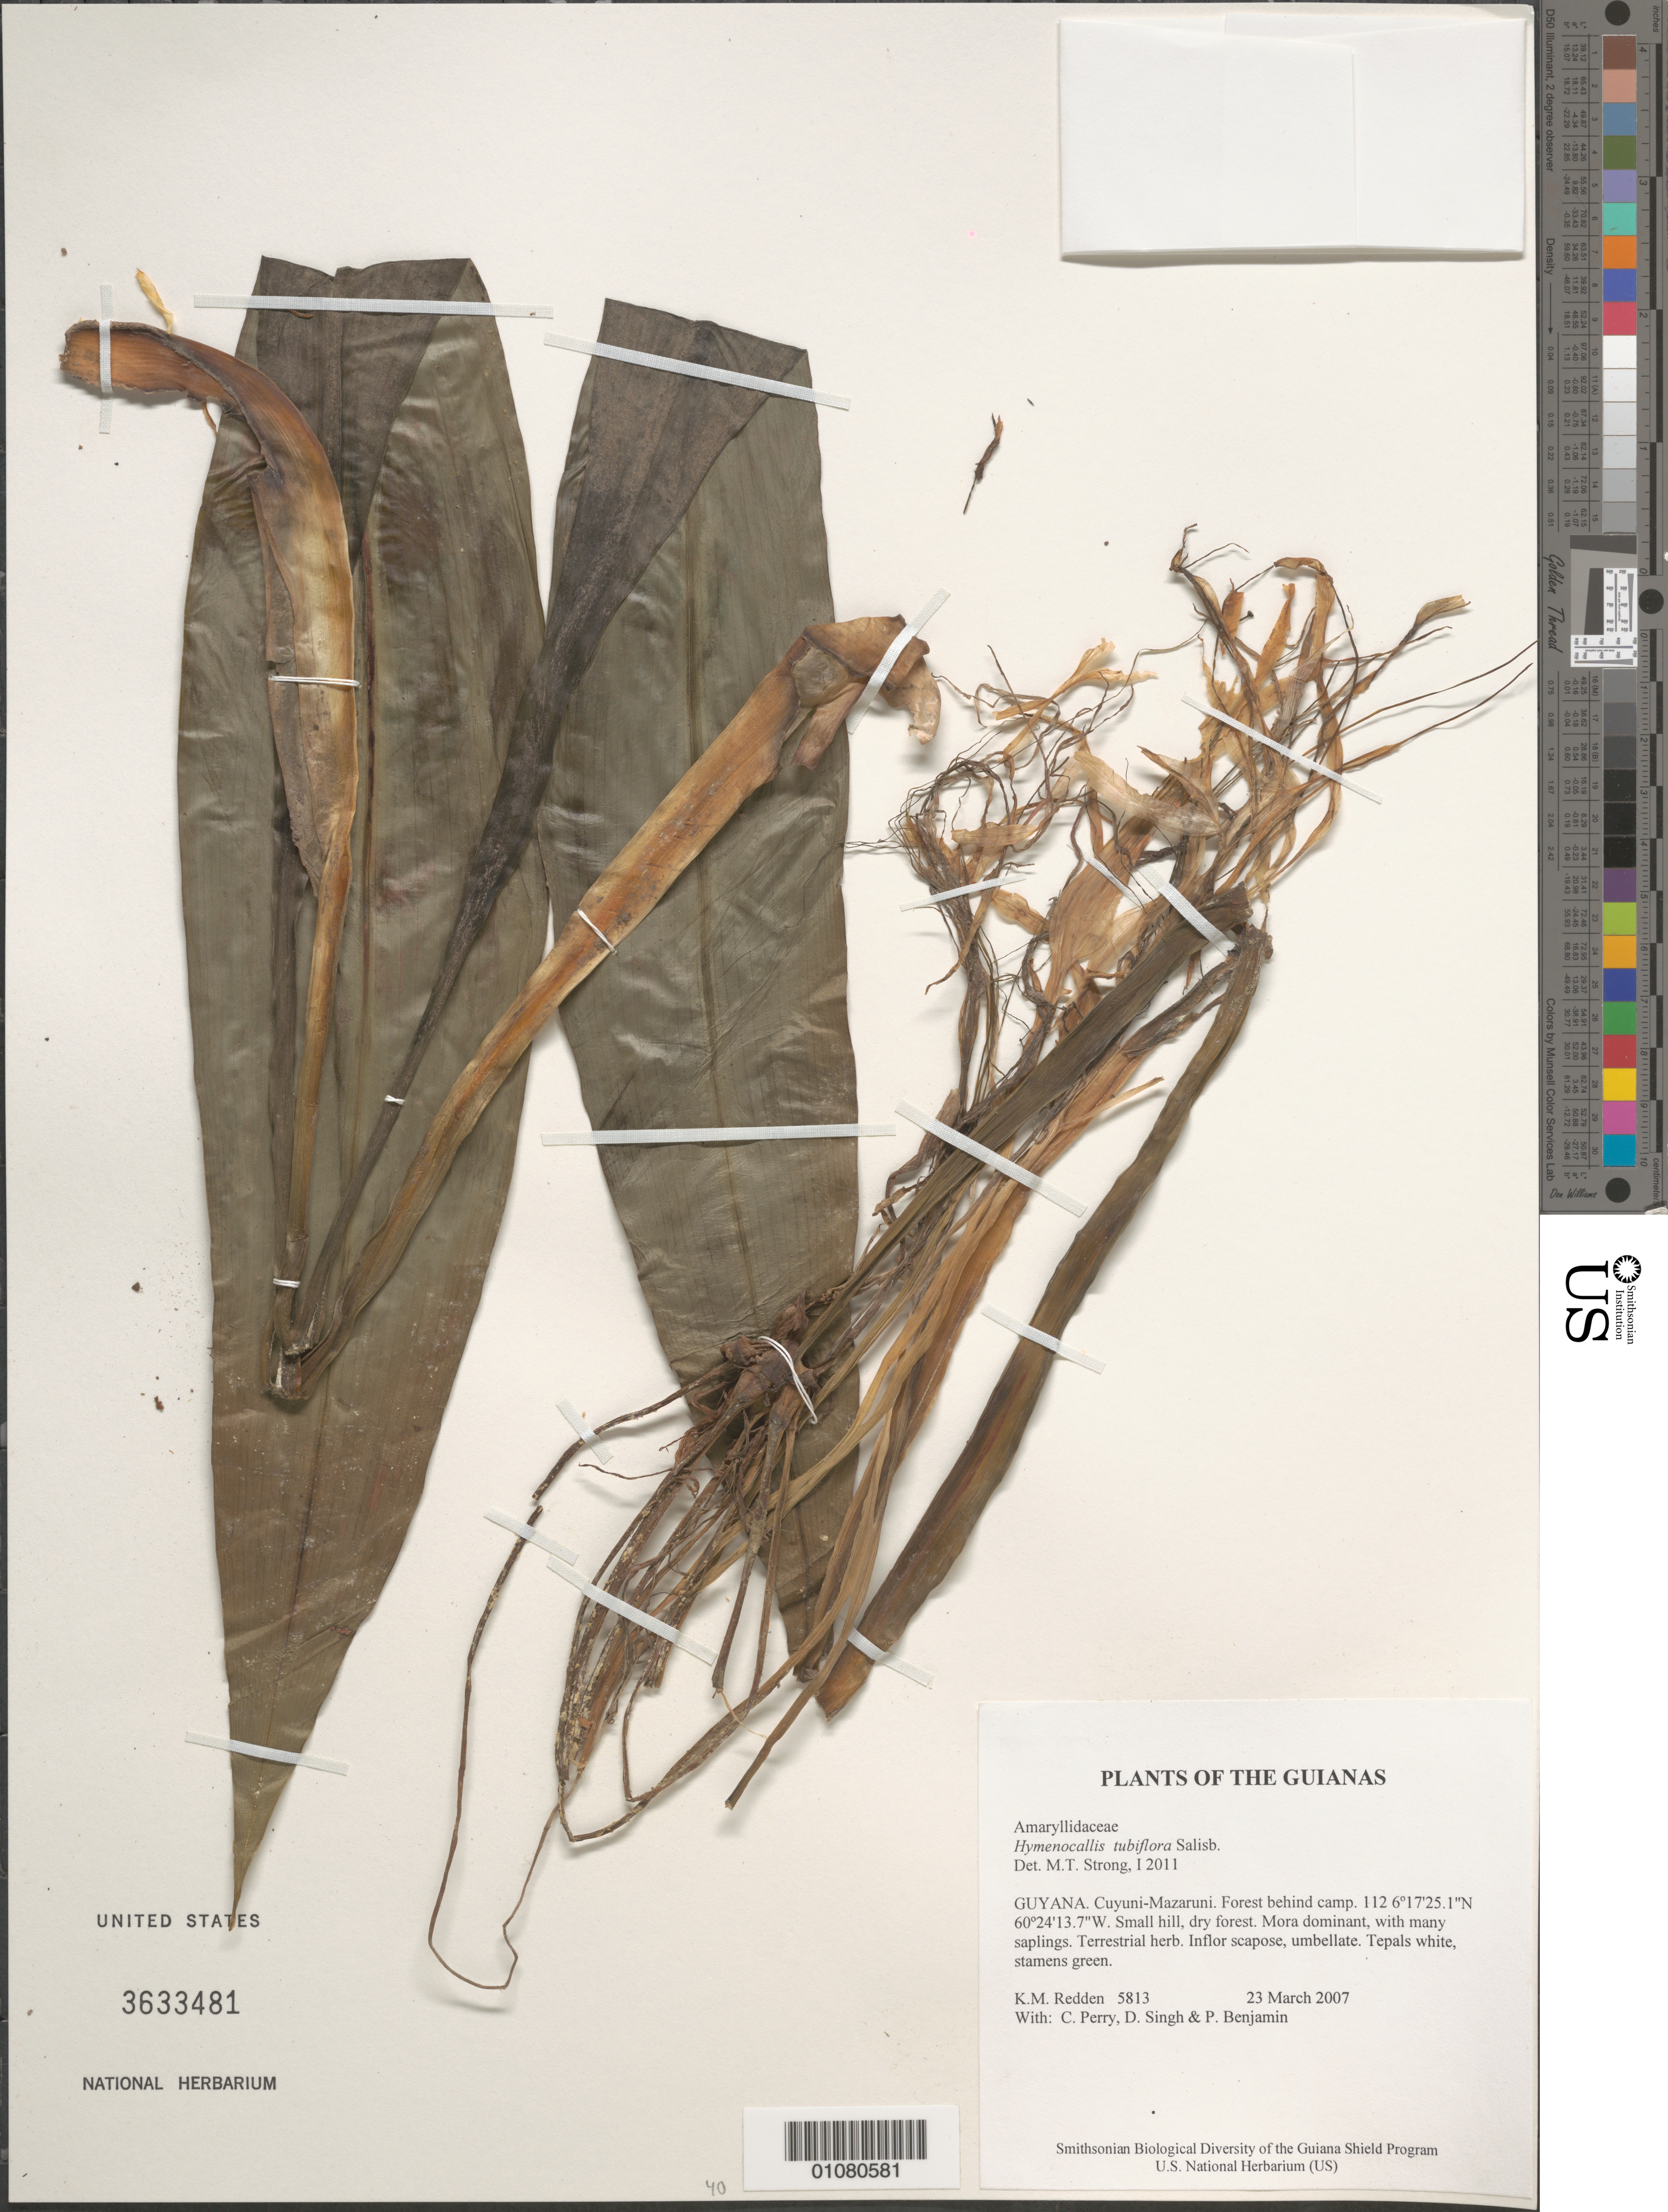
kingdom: Plantae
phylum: Tracheophyta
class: Liliopsida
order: Asparagales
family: Amaryllidaceae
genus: Hymenocallis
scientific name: Hymenocallis tubiflora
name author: Salisb.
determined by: Strong, M. T., (US), Smithsonian Institution - National Museum of Natural History (UNITED STATES)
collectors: K. M. Redden, C. Perry, D. Singh & P. Benjamin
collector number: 5813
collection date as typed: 23 March 2007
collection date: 2007-03-23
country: Guyana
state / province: Cuyuni-Mazaruni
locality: Forest behind camp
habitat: Small hill, dry forest. Mora dominant, with many saplings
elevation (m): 112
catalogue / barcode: US 3633481